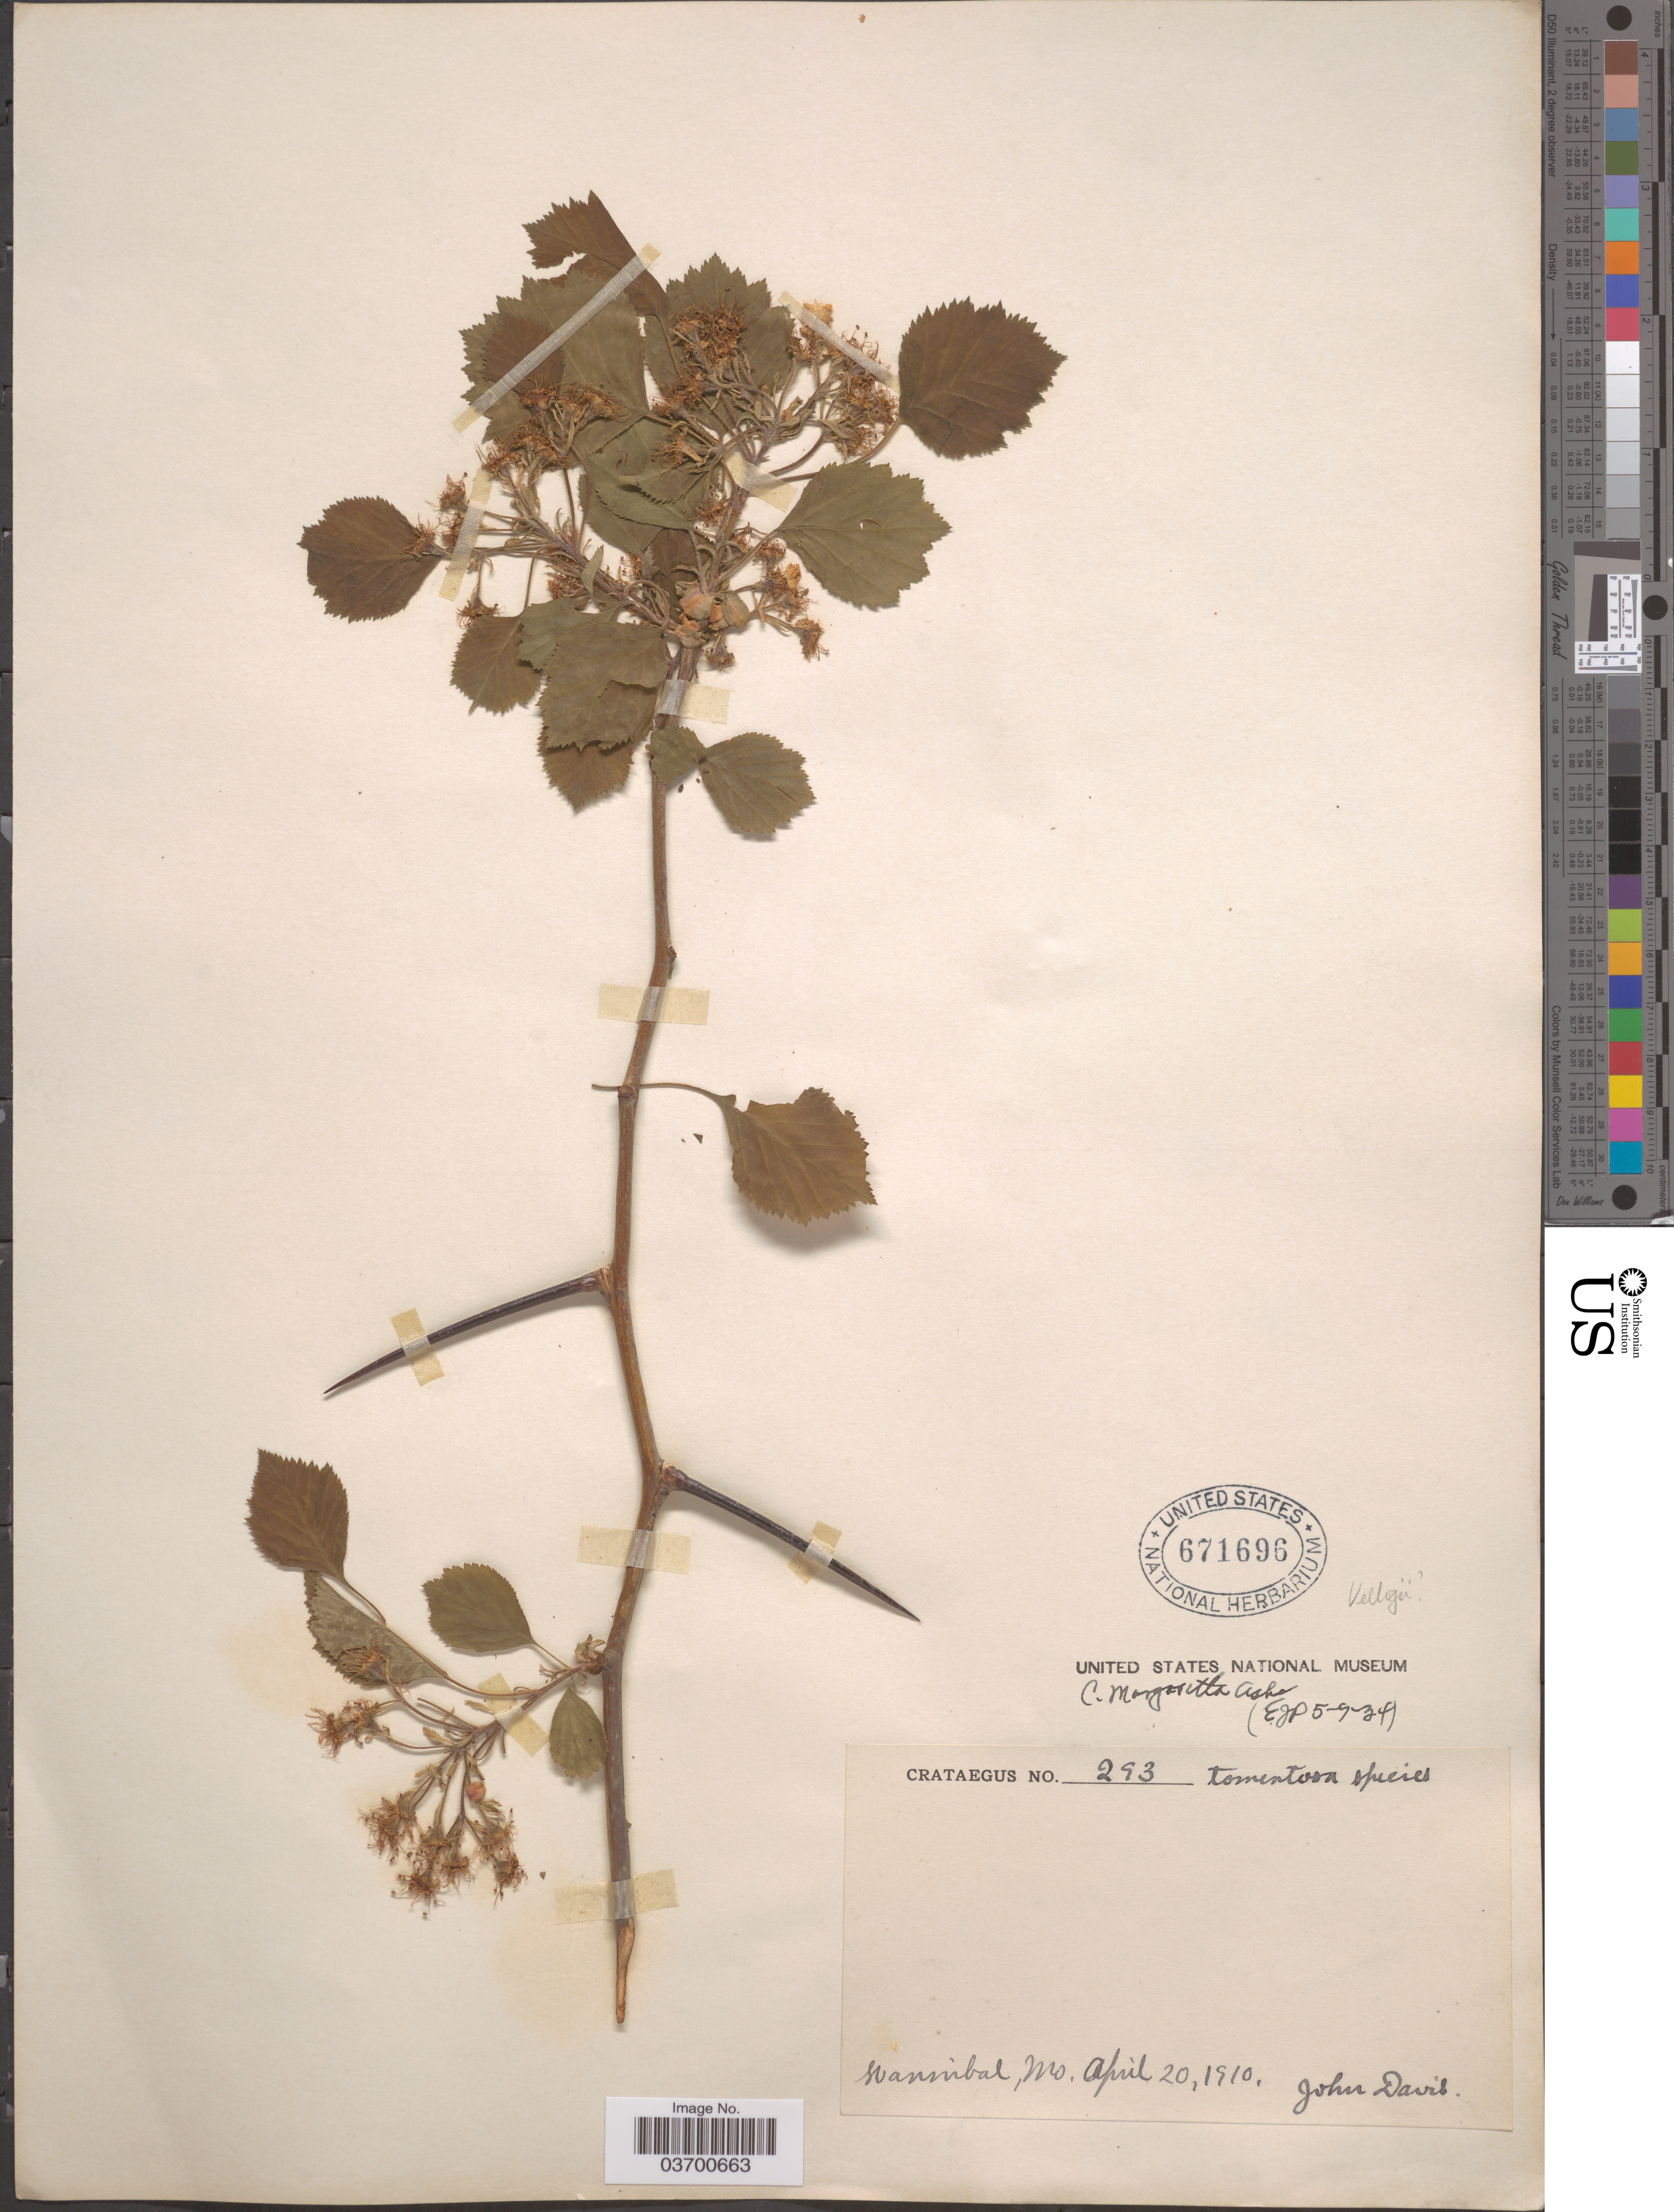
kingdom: Plantae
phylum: Tracheophyta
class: Magnoliopsida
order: Rosales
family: Rosaceae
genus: Crataegus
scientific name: Crataegus margarettae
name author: Ashe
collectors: J. Davis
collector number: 293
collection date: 1910-04-20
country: United States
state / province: Missouri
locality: Hannibal.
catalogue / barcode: US 671696